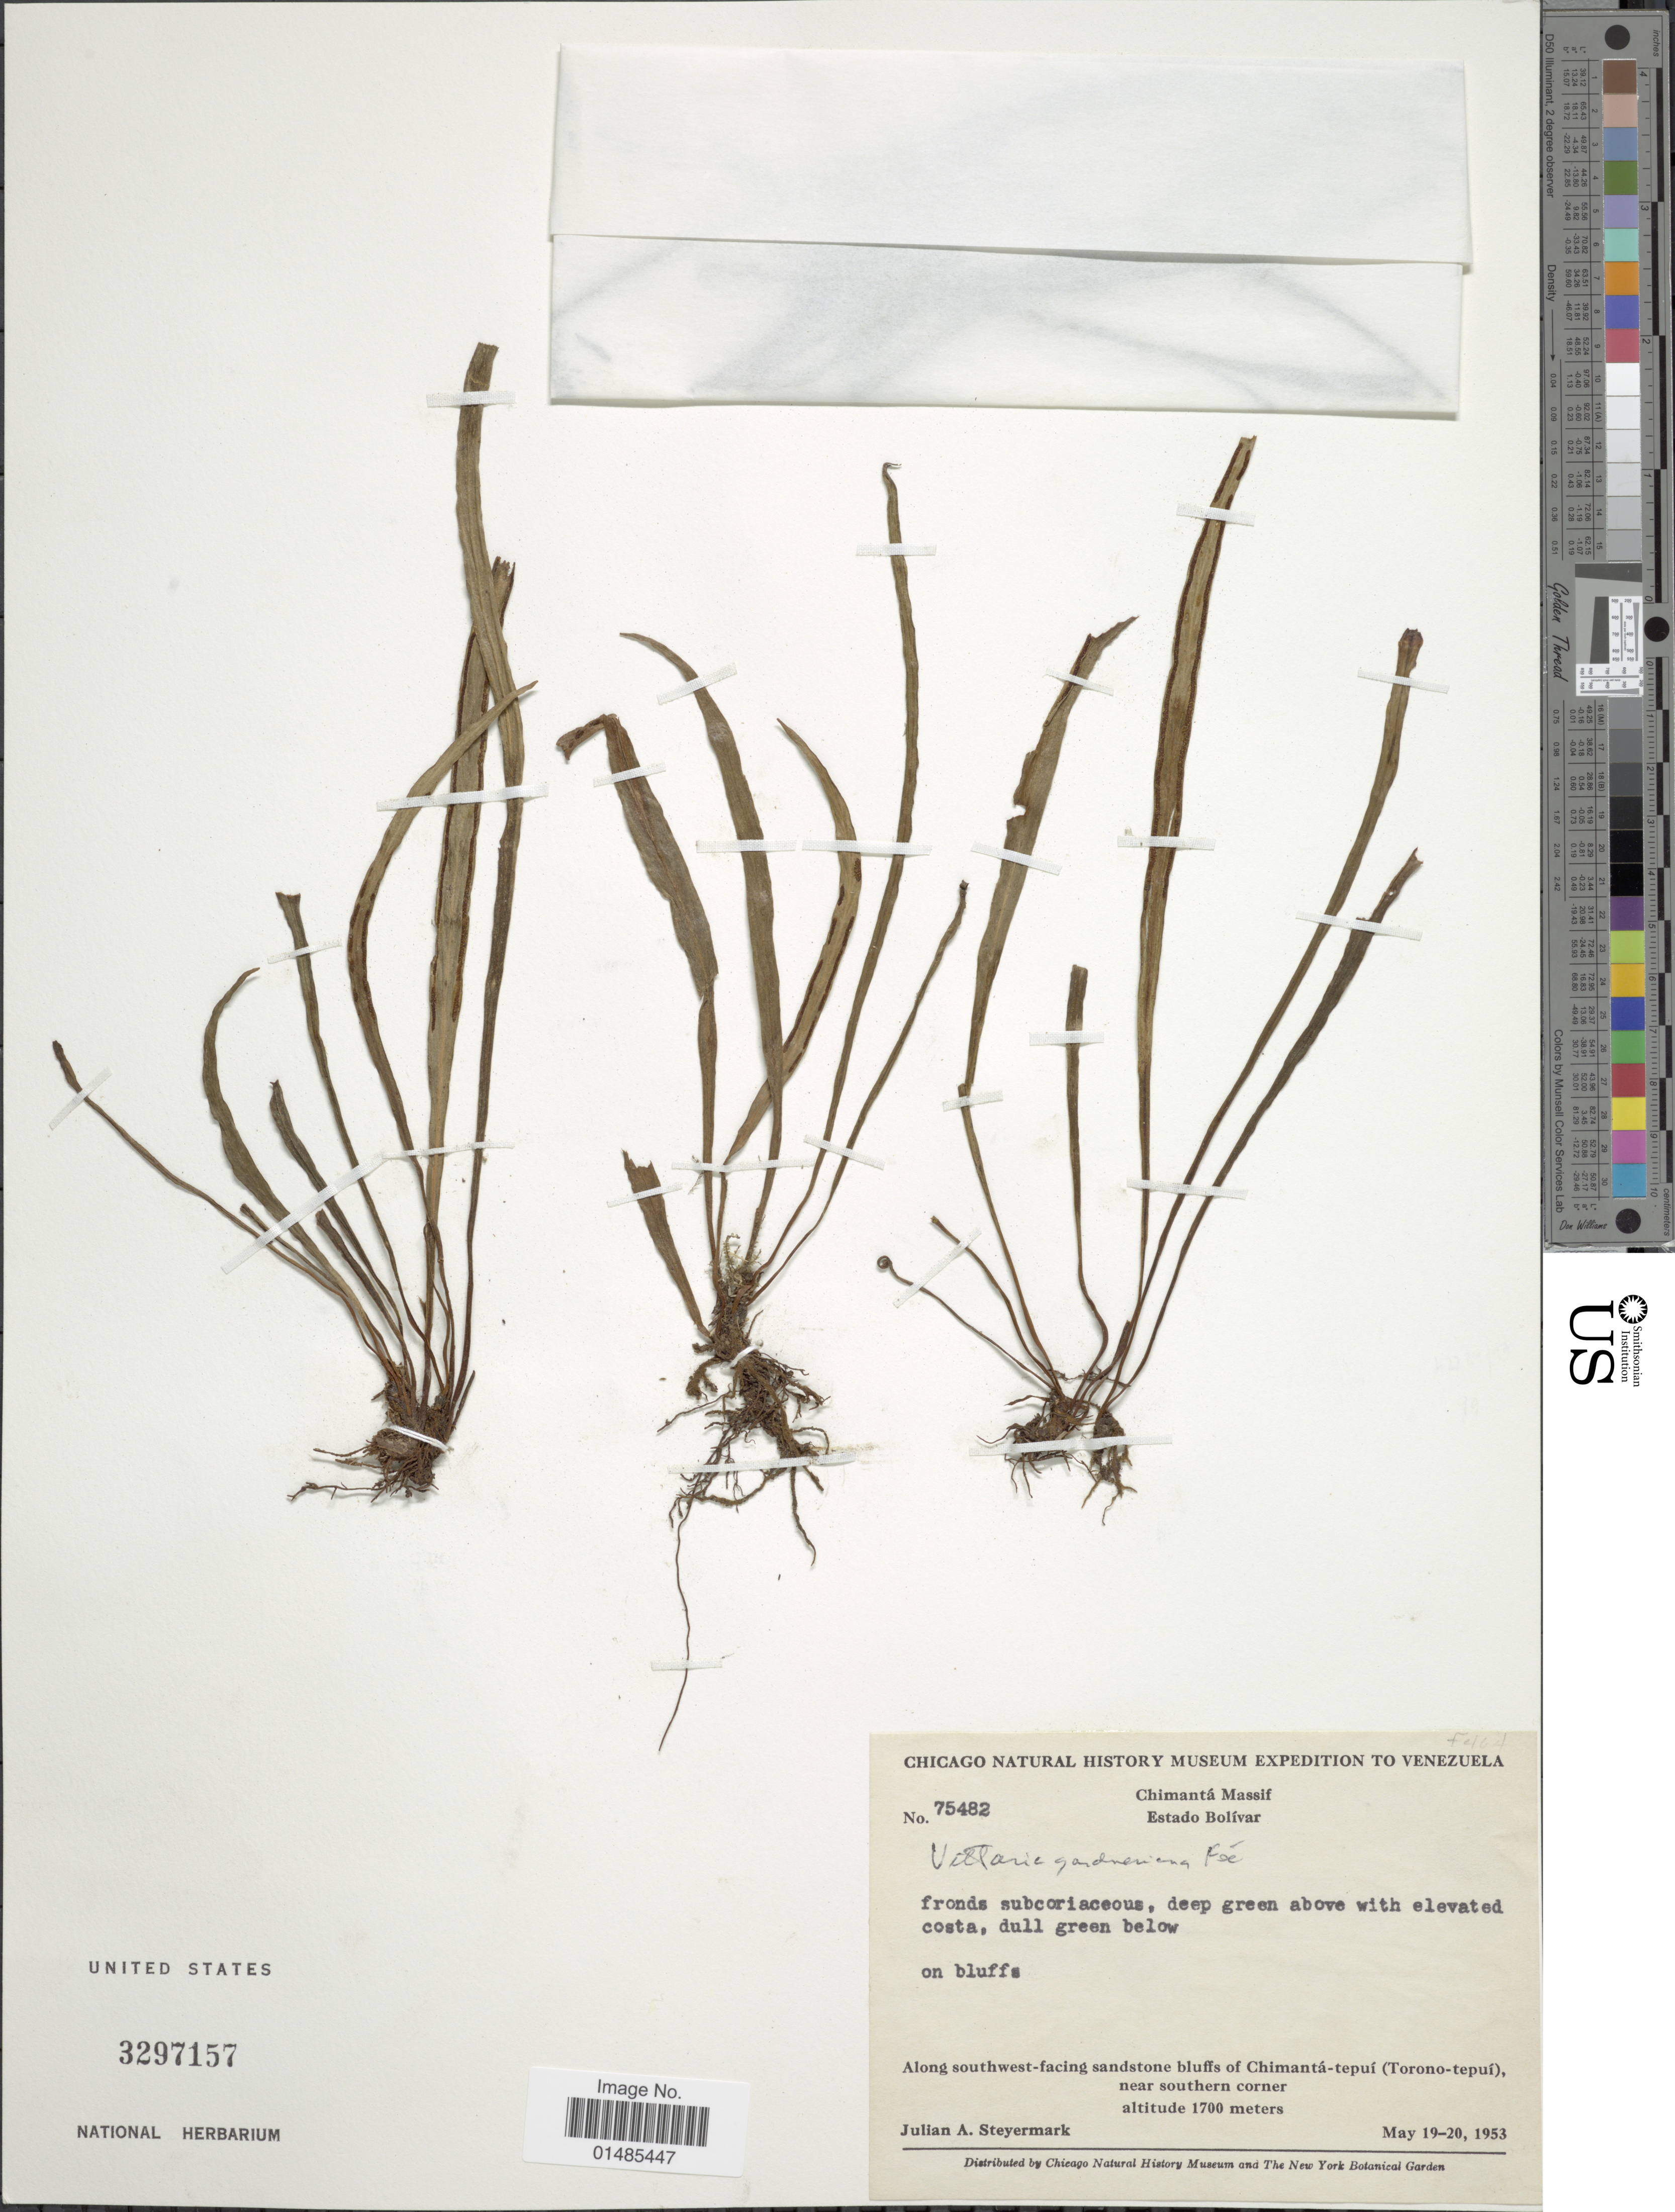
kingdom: Plantae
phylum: Tracheophyta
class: Polypodiopsida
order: Polypodiales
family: Pteridaceae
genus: Radiovittaria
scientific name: Radiovittaria gardneriana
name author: (Fée) E.H. Crane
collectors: J. Steyermark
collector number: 75482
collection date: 1953-05-19/1953-05-20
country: Venezuela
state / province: Bolivar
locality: Chimantá Massif. Along southwest-facing sandstone bluffs of Chimantá-tepuí (Toronoto-tepuí), near southern corner.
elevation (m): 1700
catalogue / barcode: US 3297157